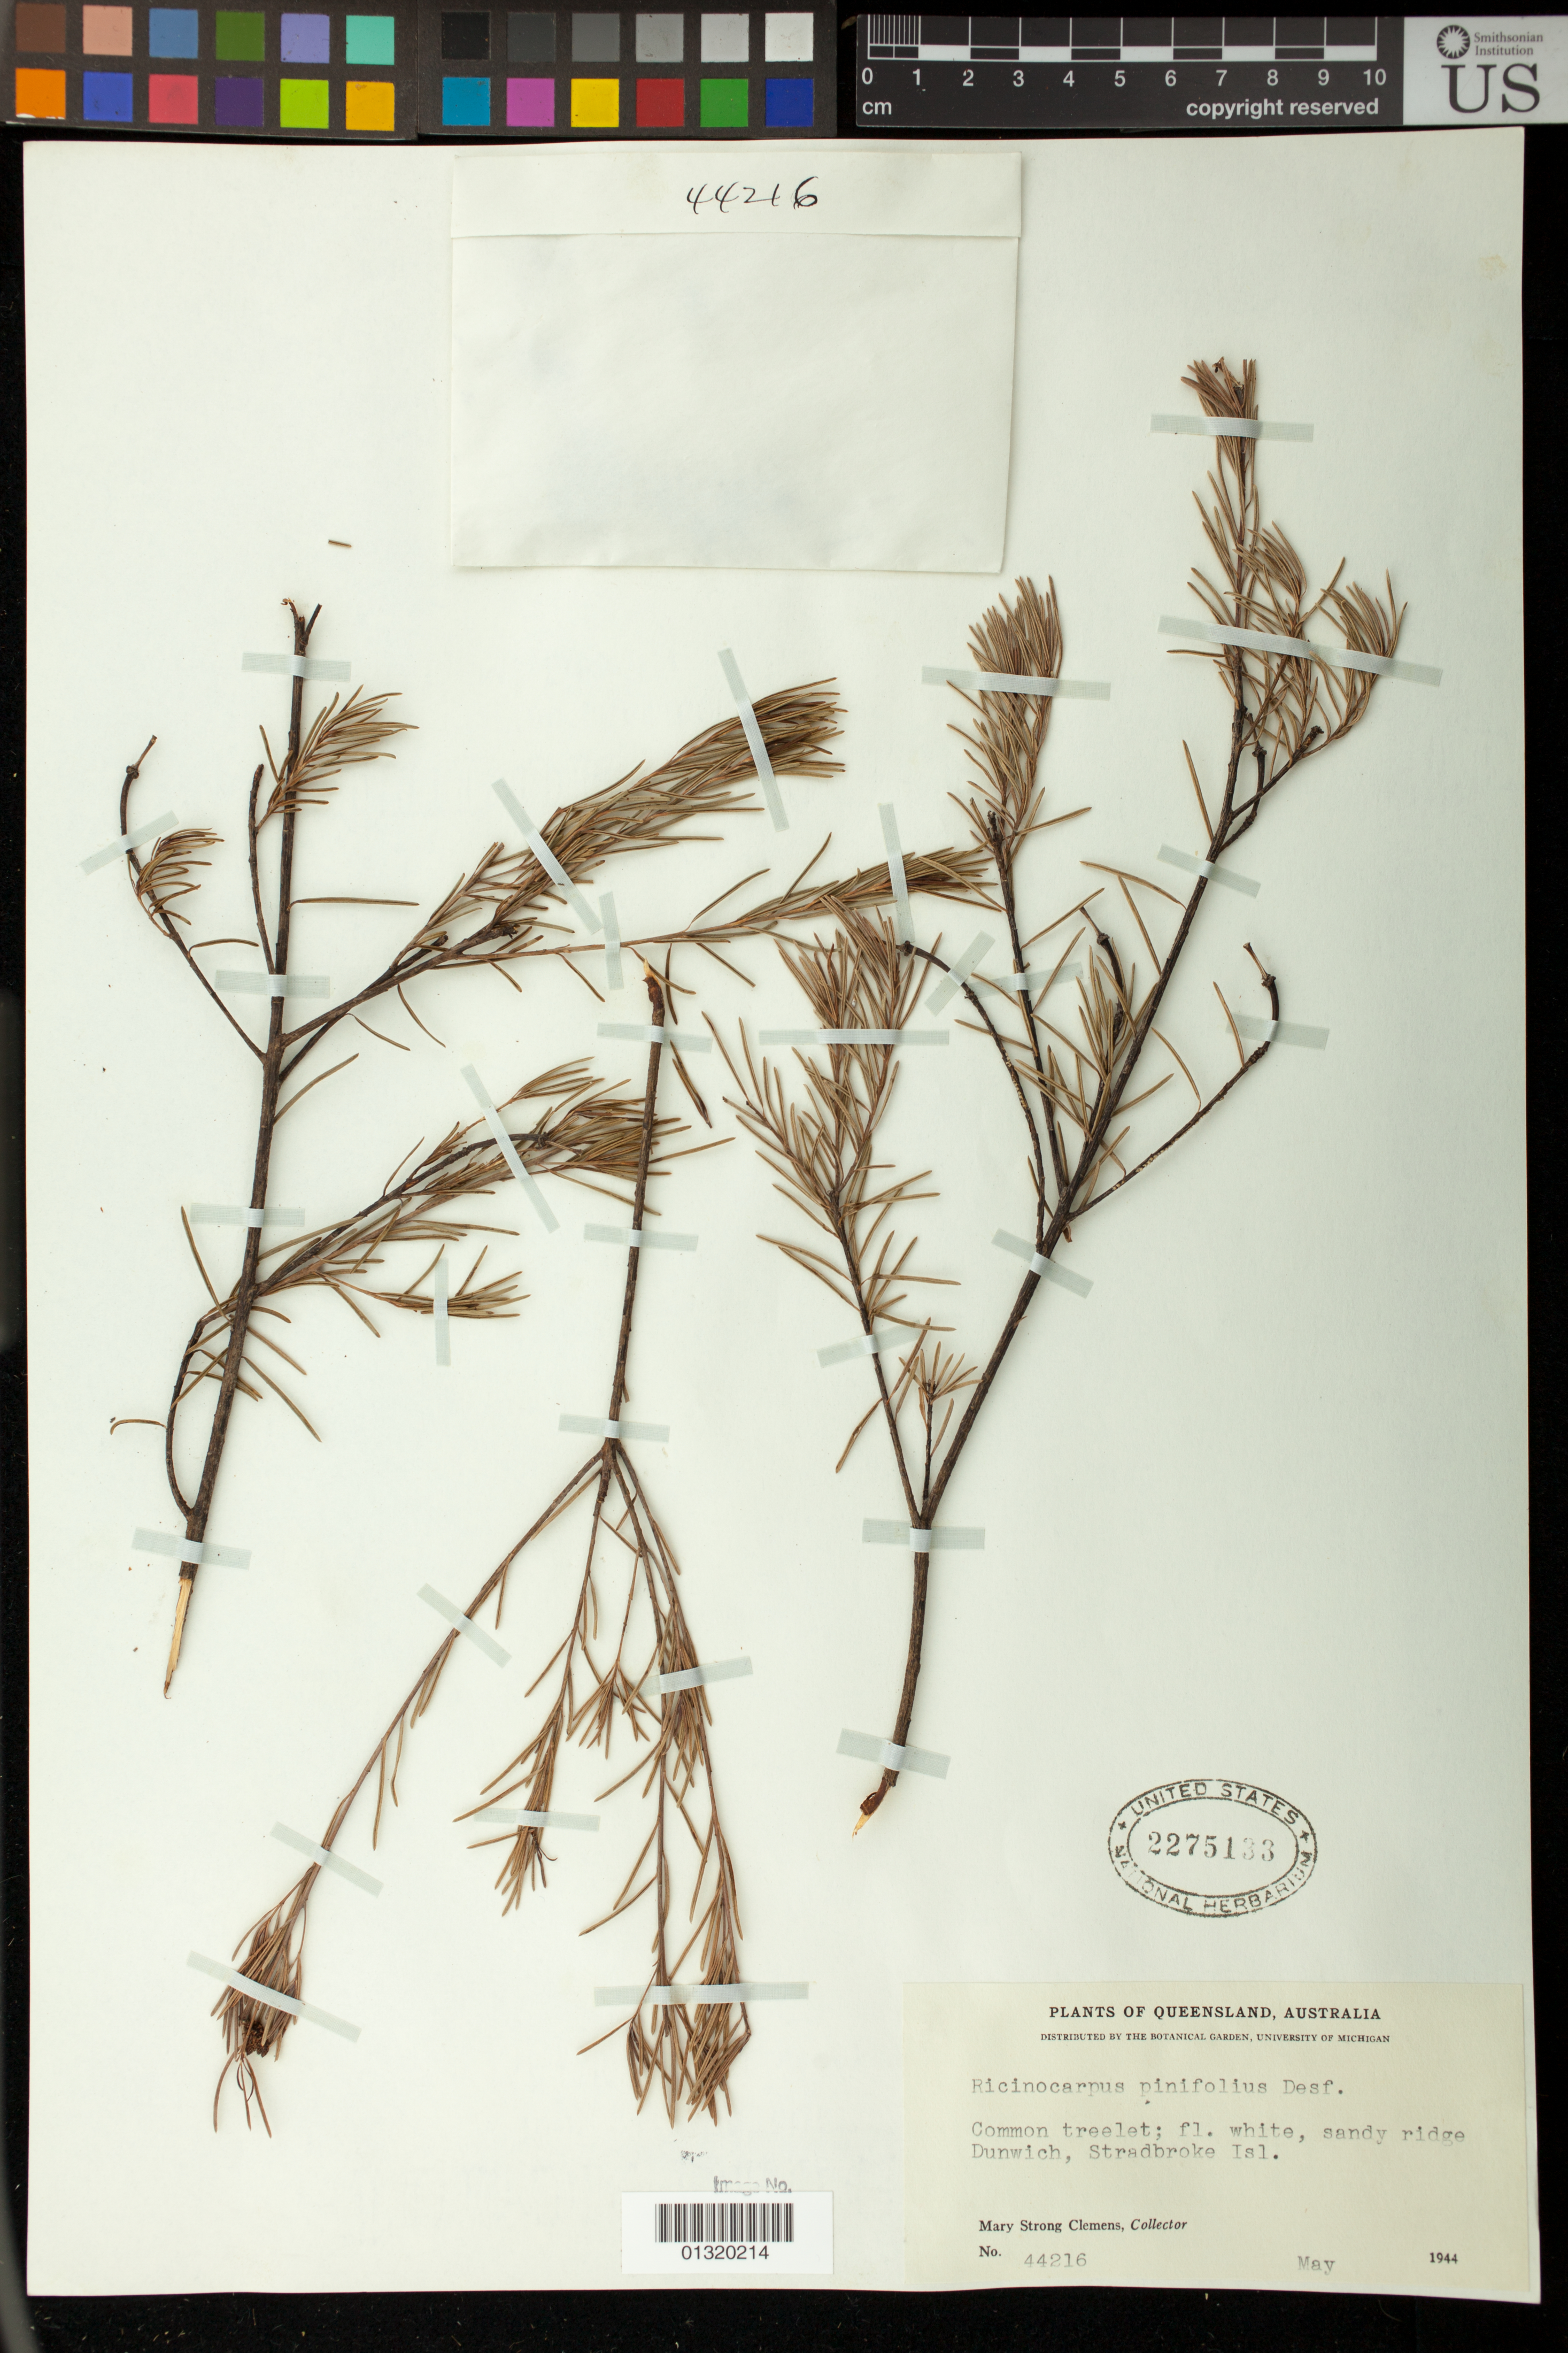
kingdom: Plantae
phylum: Tracheophyta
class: Magnoliopsida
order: Malpighiales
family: Euphorbiaceae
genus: Ricinocarpos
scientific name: Ricinocarpos pinifolius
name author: Desf.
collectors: M. S. Clemens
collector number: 44216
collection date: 1944-05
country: Australia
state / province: Queensland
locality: Dunwich, Stradbroke Isl.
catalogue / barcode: US 2275133